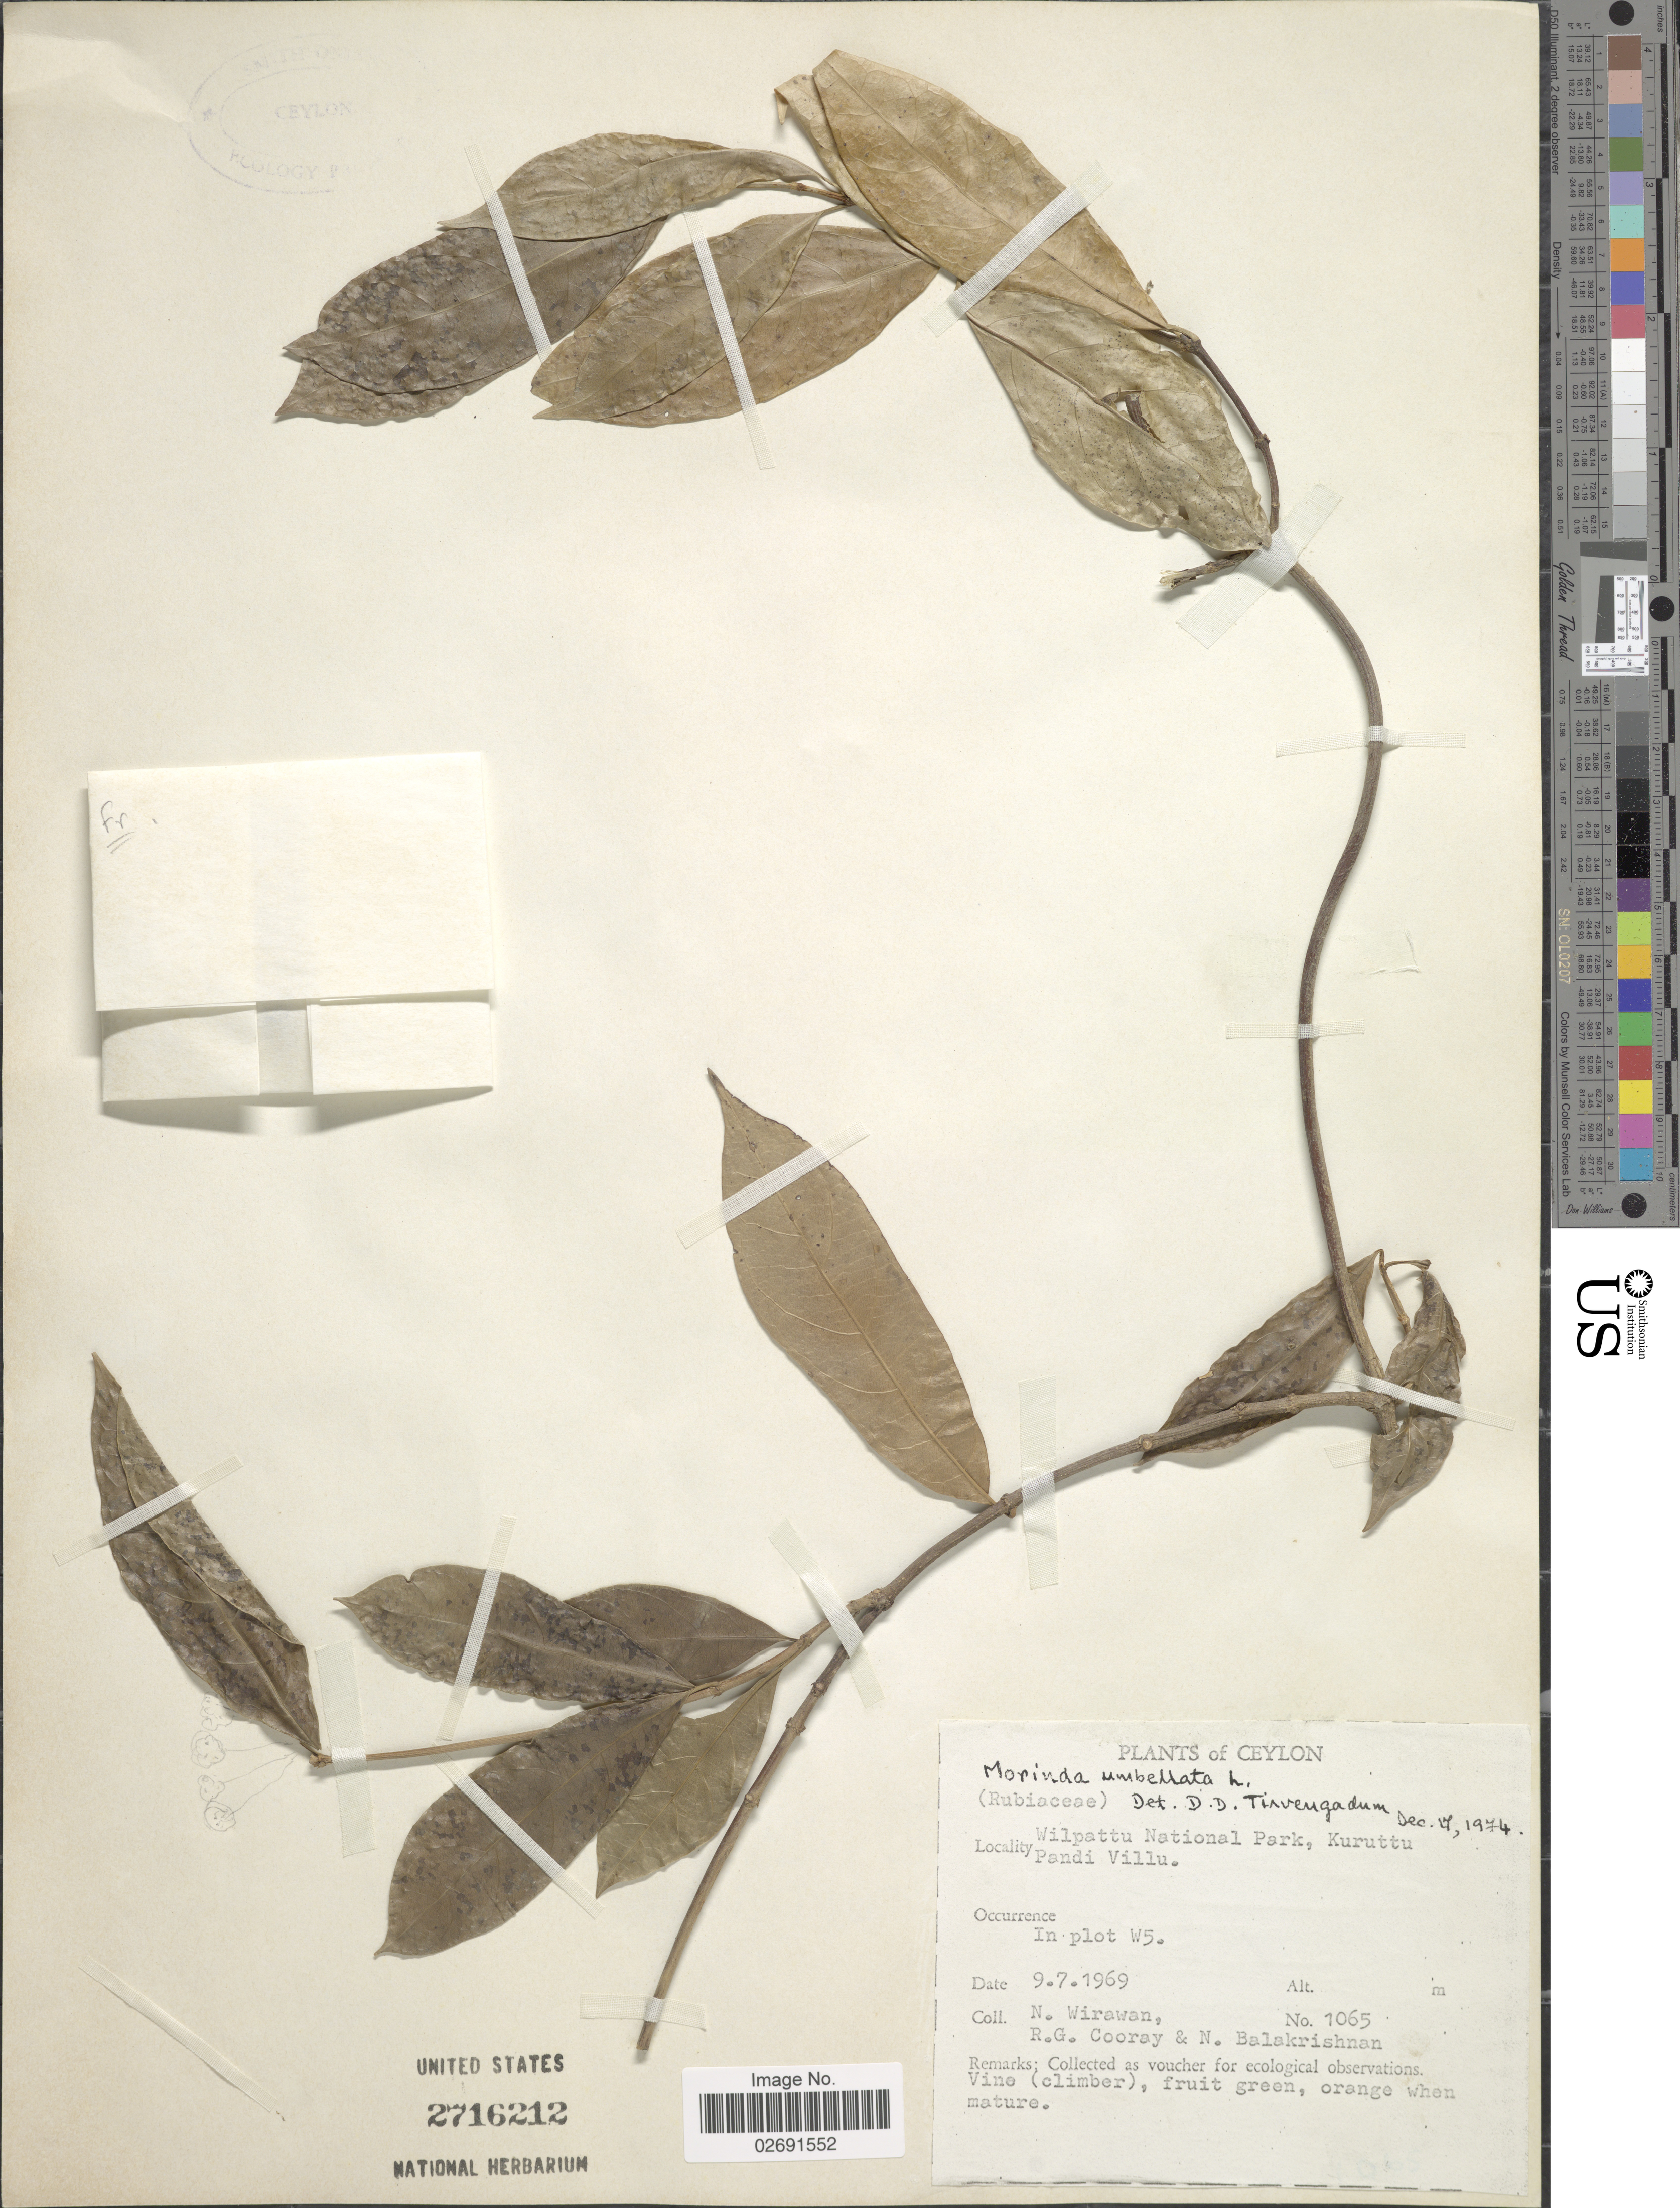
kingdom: Plantae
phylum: Tracheophyta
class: Magnoliopsida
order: Gentianales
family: Rubiaceae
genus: Gynochthodes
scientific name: Gynochthodes umbellata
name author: (L.) Razafim. & B. Bremer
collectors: N. Wirawan, R. Cooray & N. Balakrishnan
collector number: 1065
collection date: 1969-07-09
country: Sri Lanka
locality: Ceylon, Wilpattu National Park, Kuruttu, Pandi Villu, in plot W5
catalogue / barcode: US 2716212